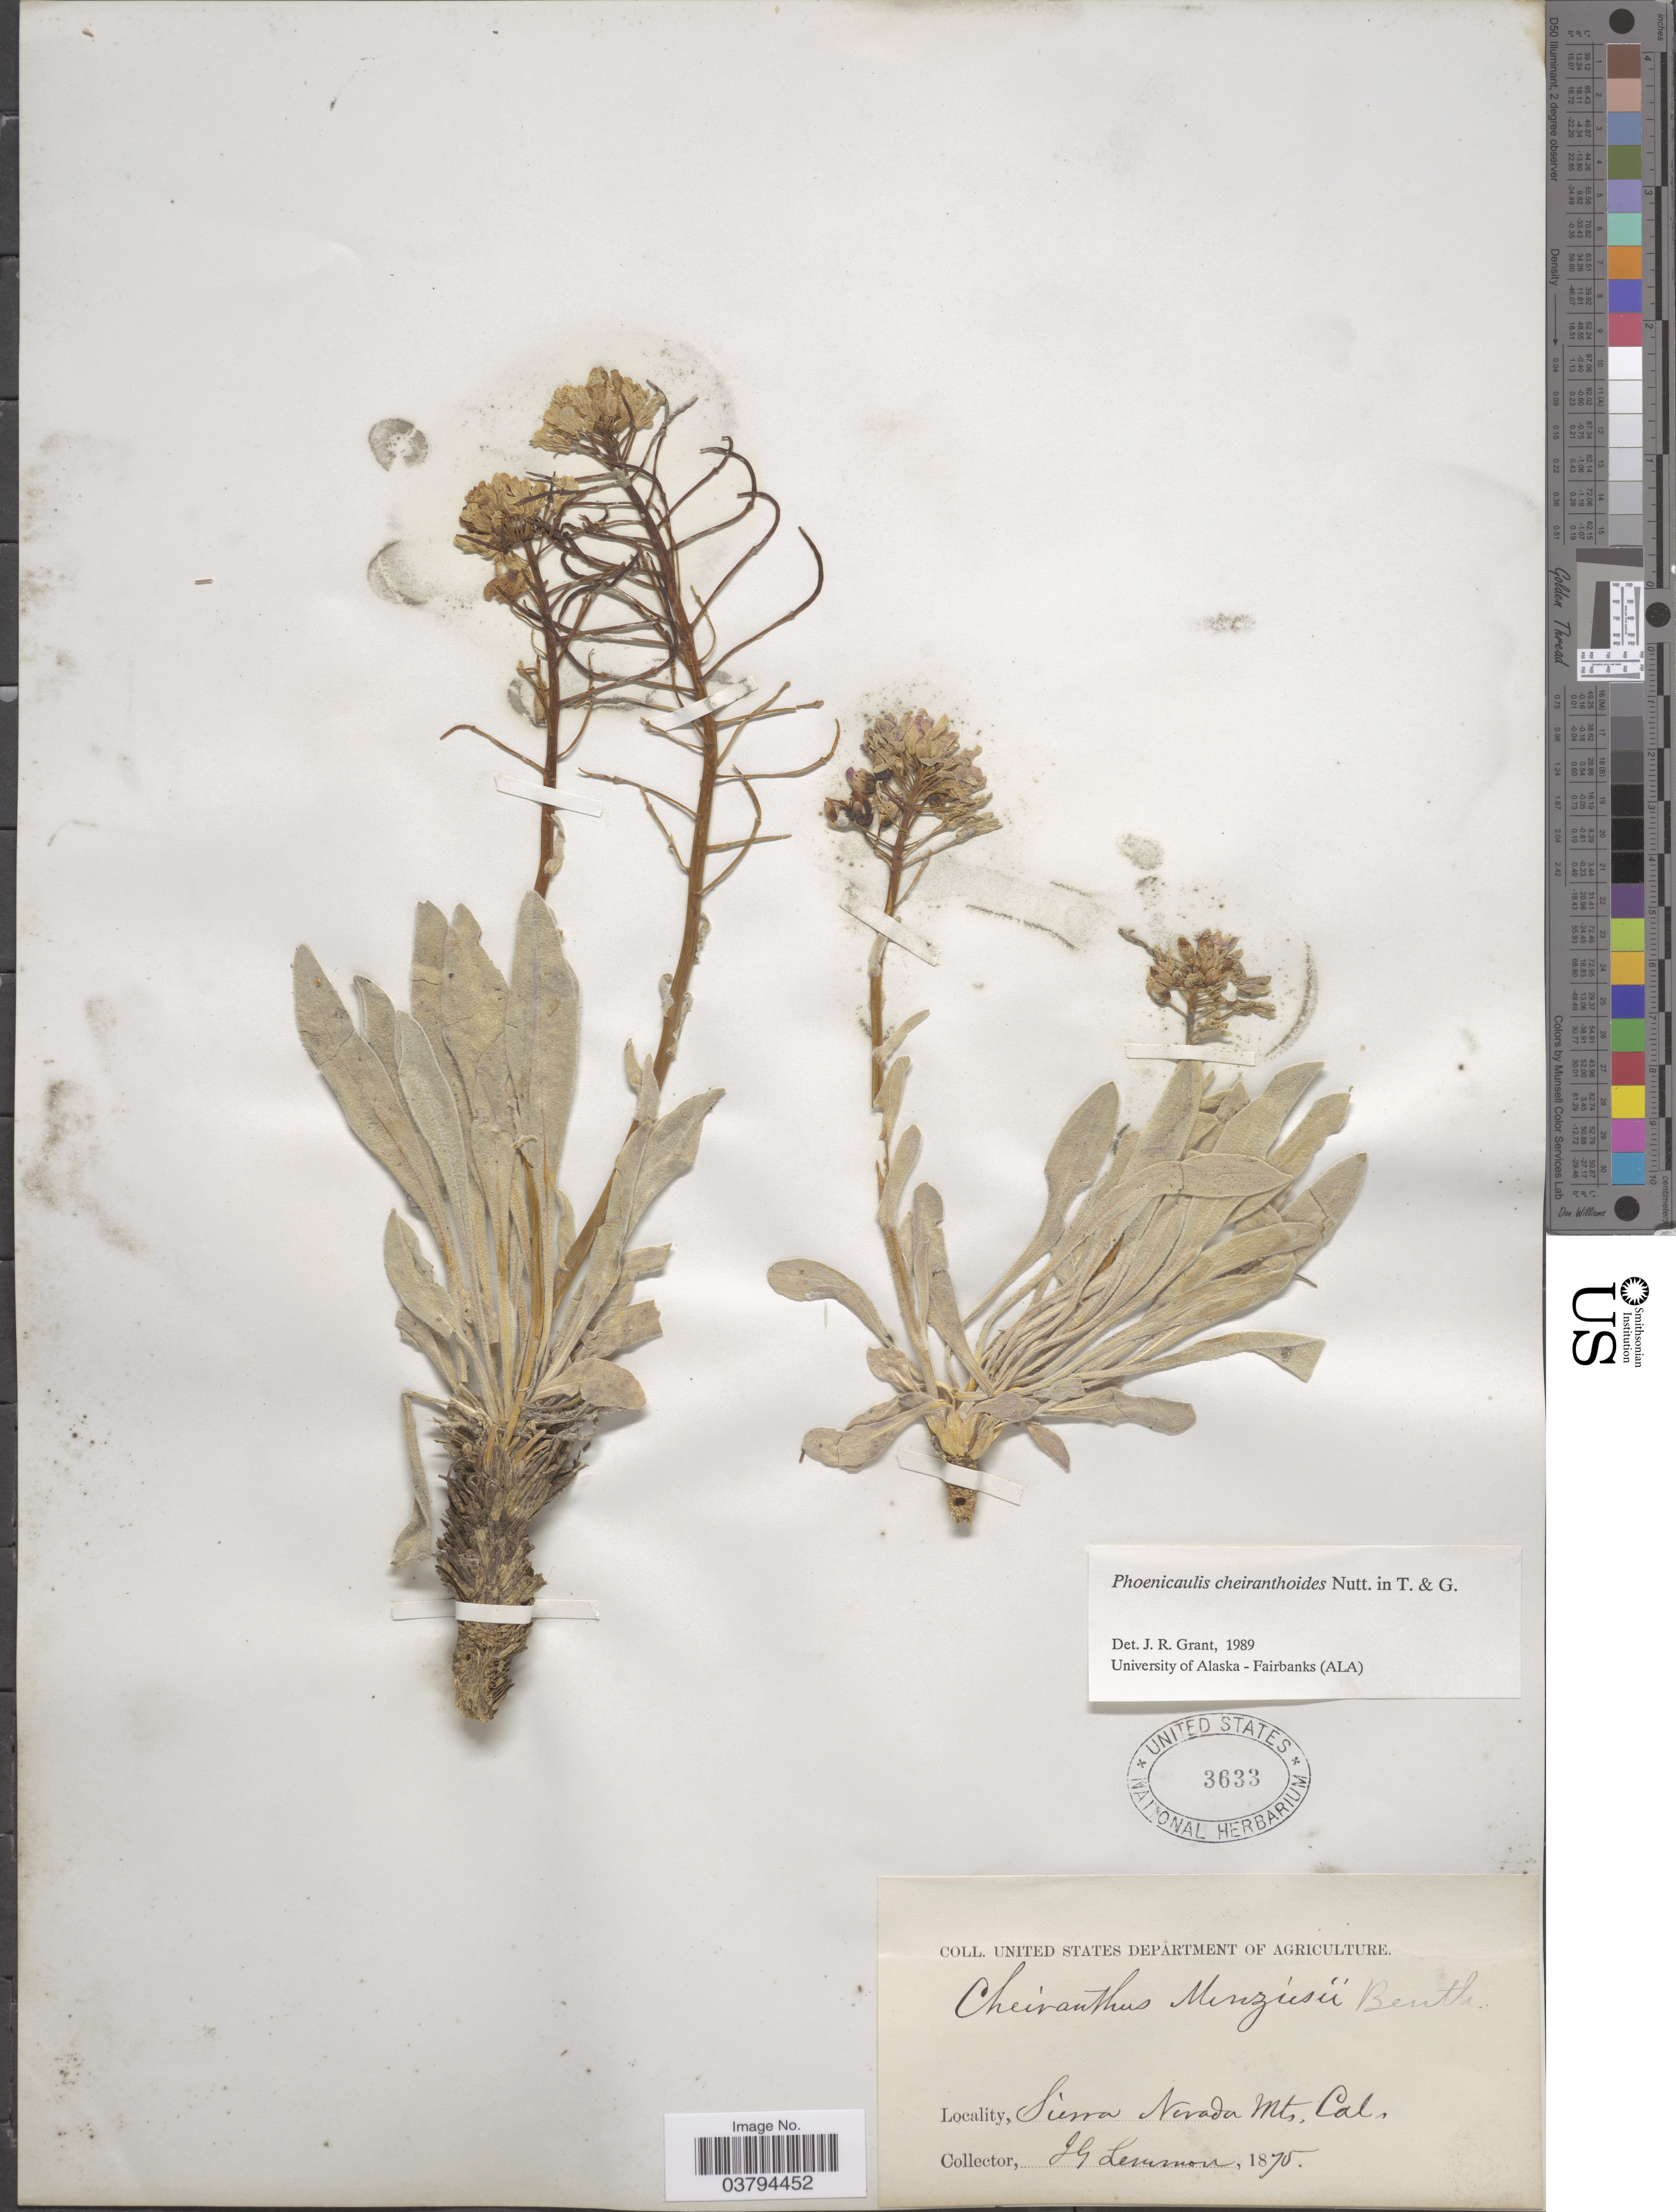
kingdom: Plantae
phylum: Tracheophyta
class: Magnoliopsida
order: Brassicales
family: Brassicaceae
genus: Phoenicaulis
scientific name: Phoenicaulis cheiranthoides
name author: Nutt.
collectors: J. Lemmon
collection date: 1875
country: United States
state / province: California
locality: Sierra Nevada Mts.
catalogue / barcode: US 3633